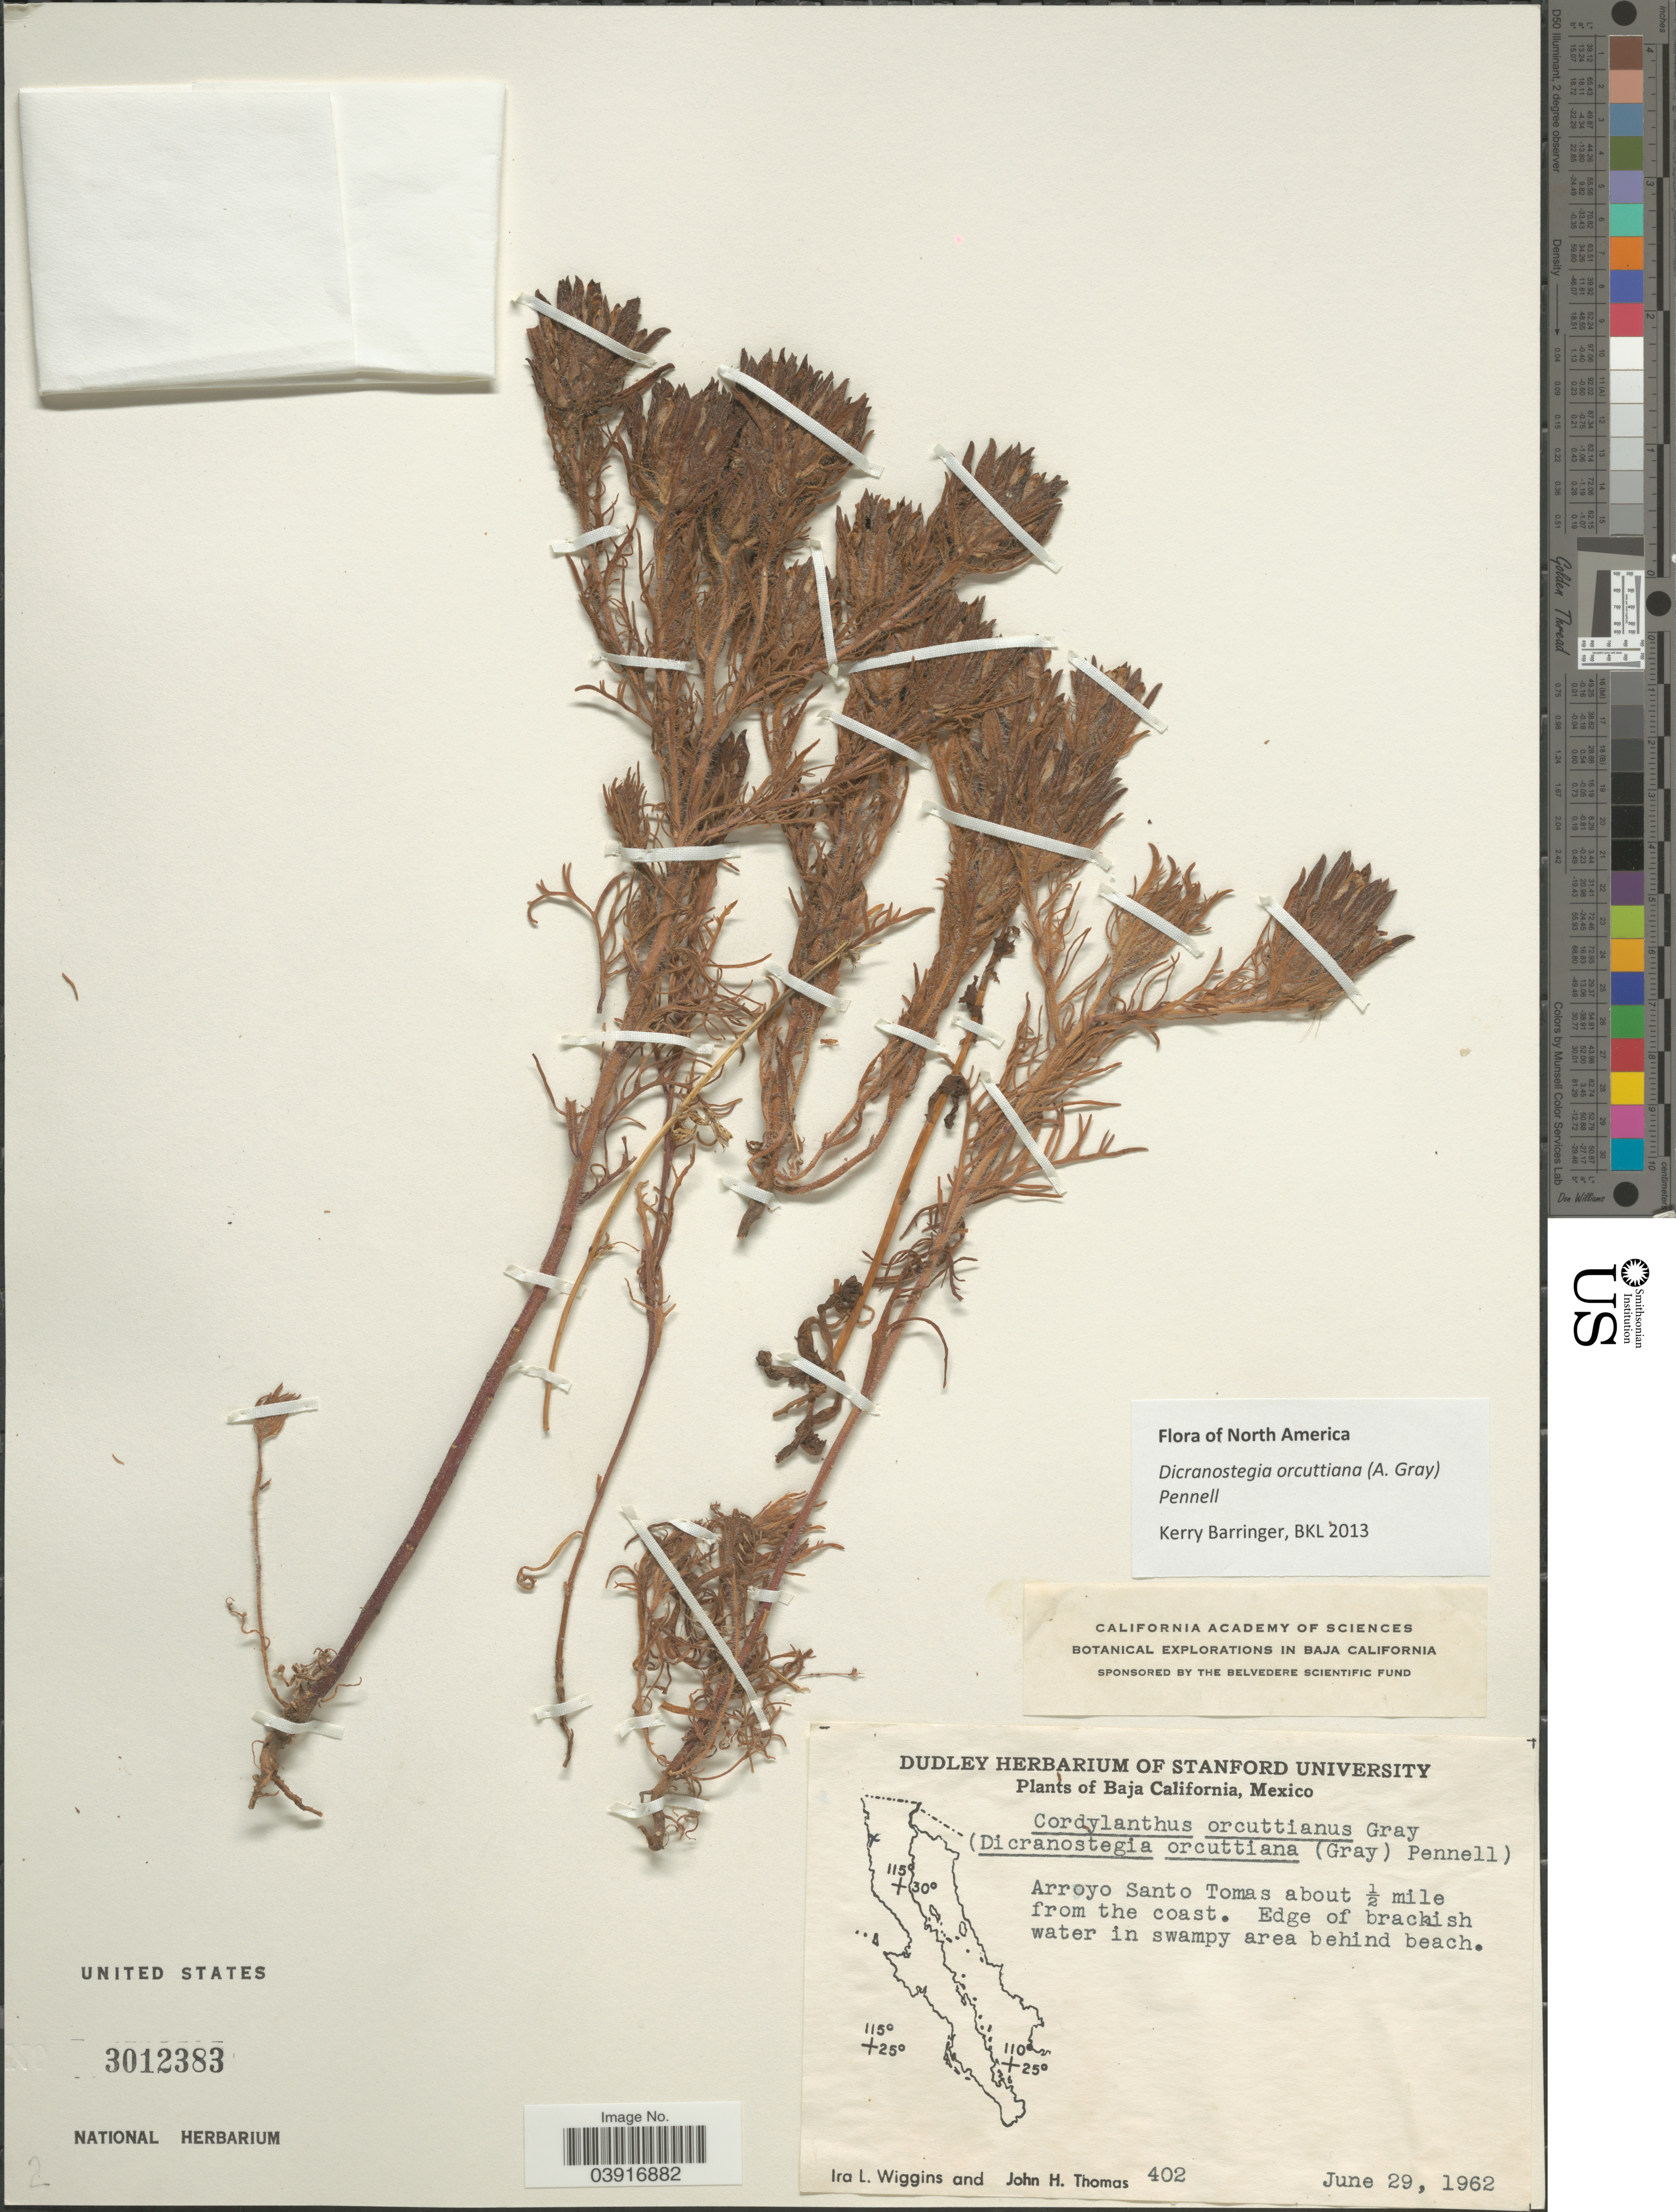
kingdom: Plantae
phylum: Tracheophyta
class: Magnoliopsida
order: Lamiales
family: Orobanchaceae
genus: Dicranostegia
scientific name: Dicranostegia orcuttiana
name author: (A. Gray) Pennell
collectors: I. L. Wiggins & J. H. Thomas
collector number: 402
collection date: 1962-06-29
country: Mexico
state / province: Baja California Norte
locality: Arroyo Santo Tomas about ½ mile from the coast. Edge of brackish water in swampy area behind beach.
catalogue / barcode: US 3012383